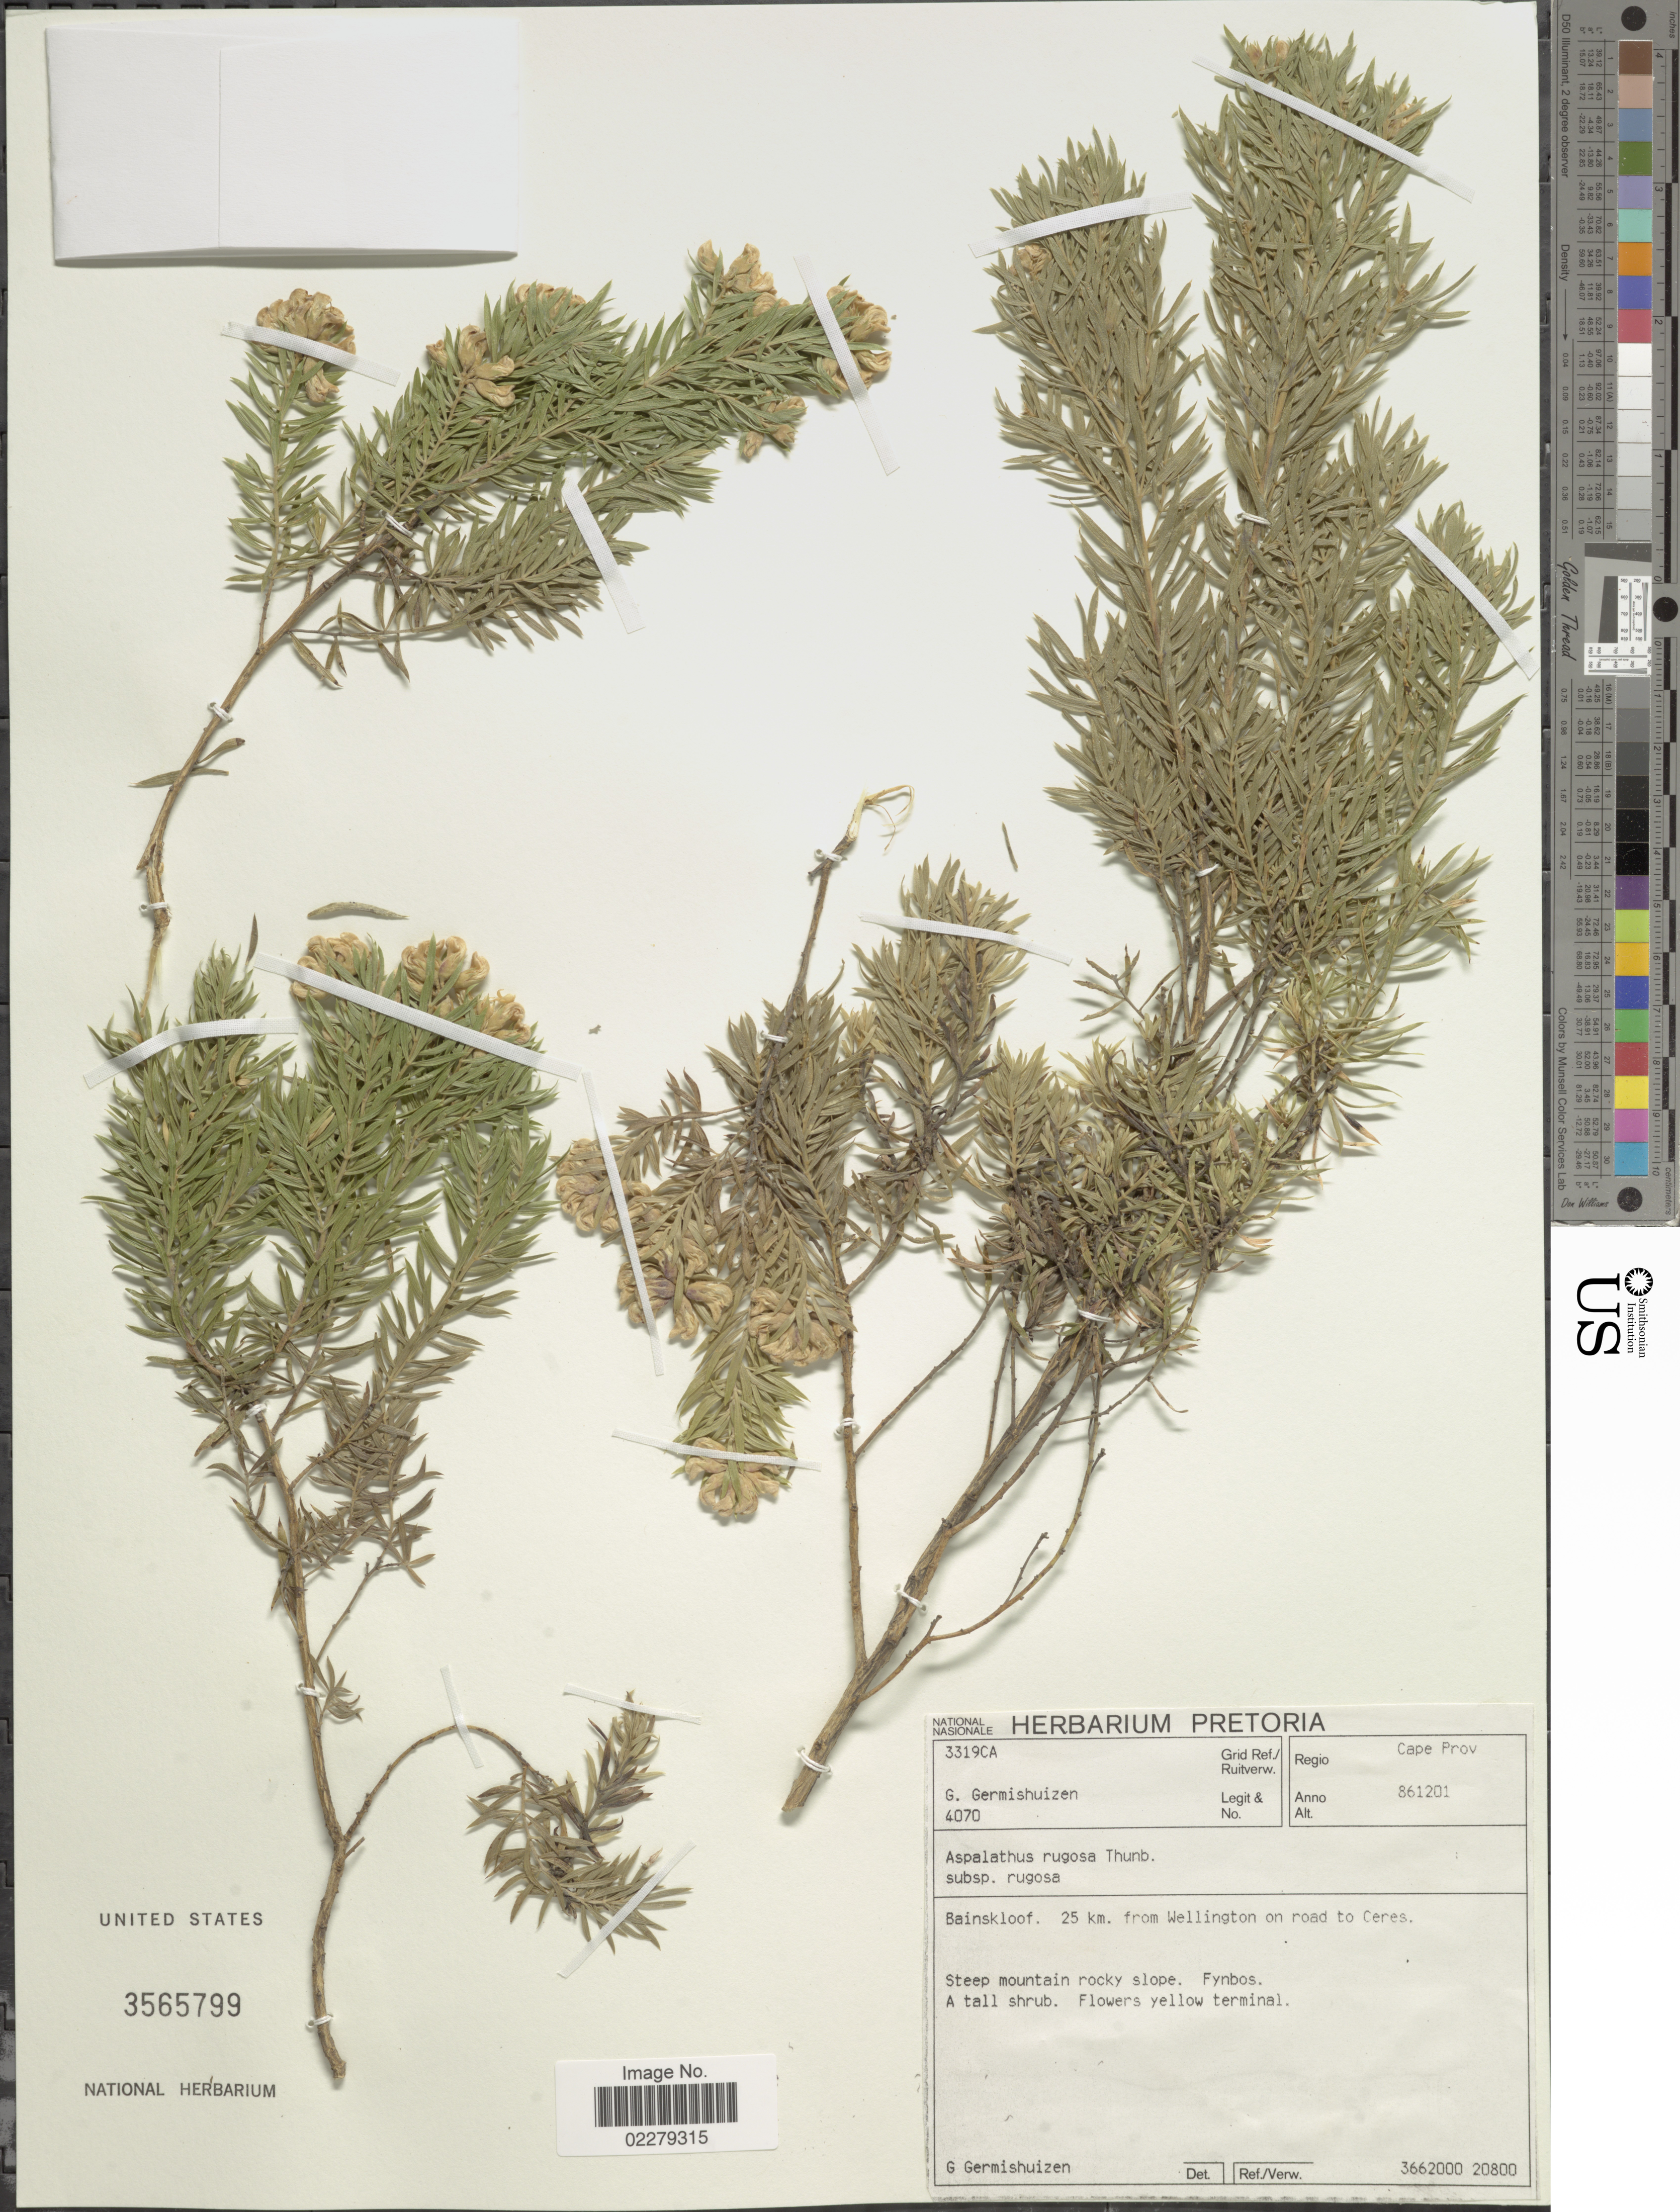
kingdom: Plantae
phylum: Tracheophyta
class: Magnoliopsida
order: Fabales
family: Fabaceae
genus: Aspalathus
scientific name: Aspalathus rugosa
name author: Thunb.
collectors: G. Germishuizen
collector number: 4070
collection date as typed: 861201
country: South Africa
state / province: Western Cape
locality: Bainskloof. 25 km from Wellington on road to Ceres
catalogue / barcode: US 3565799